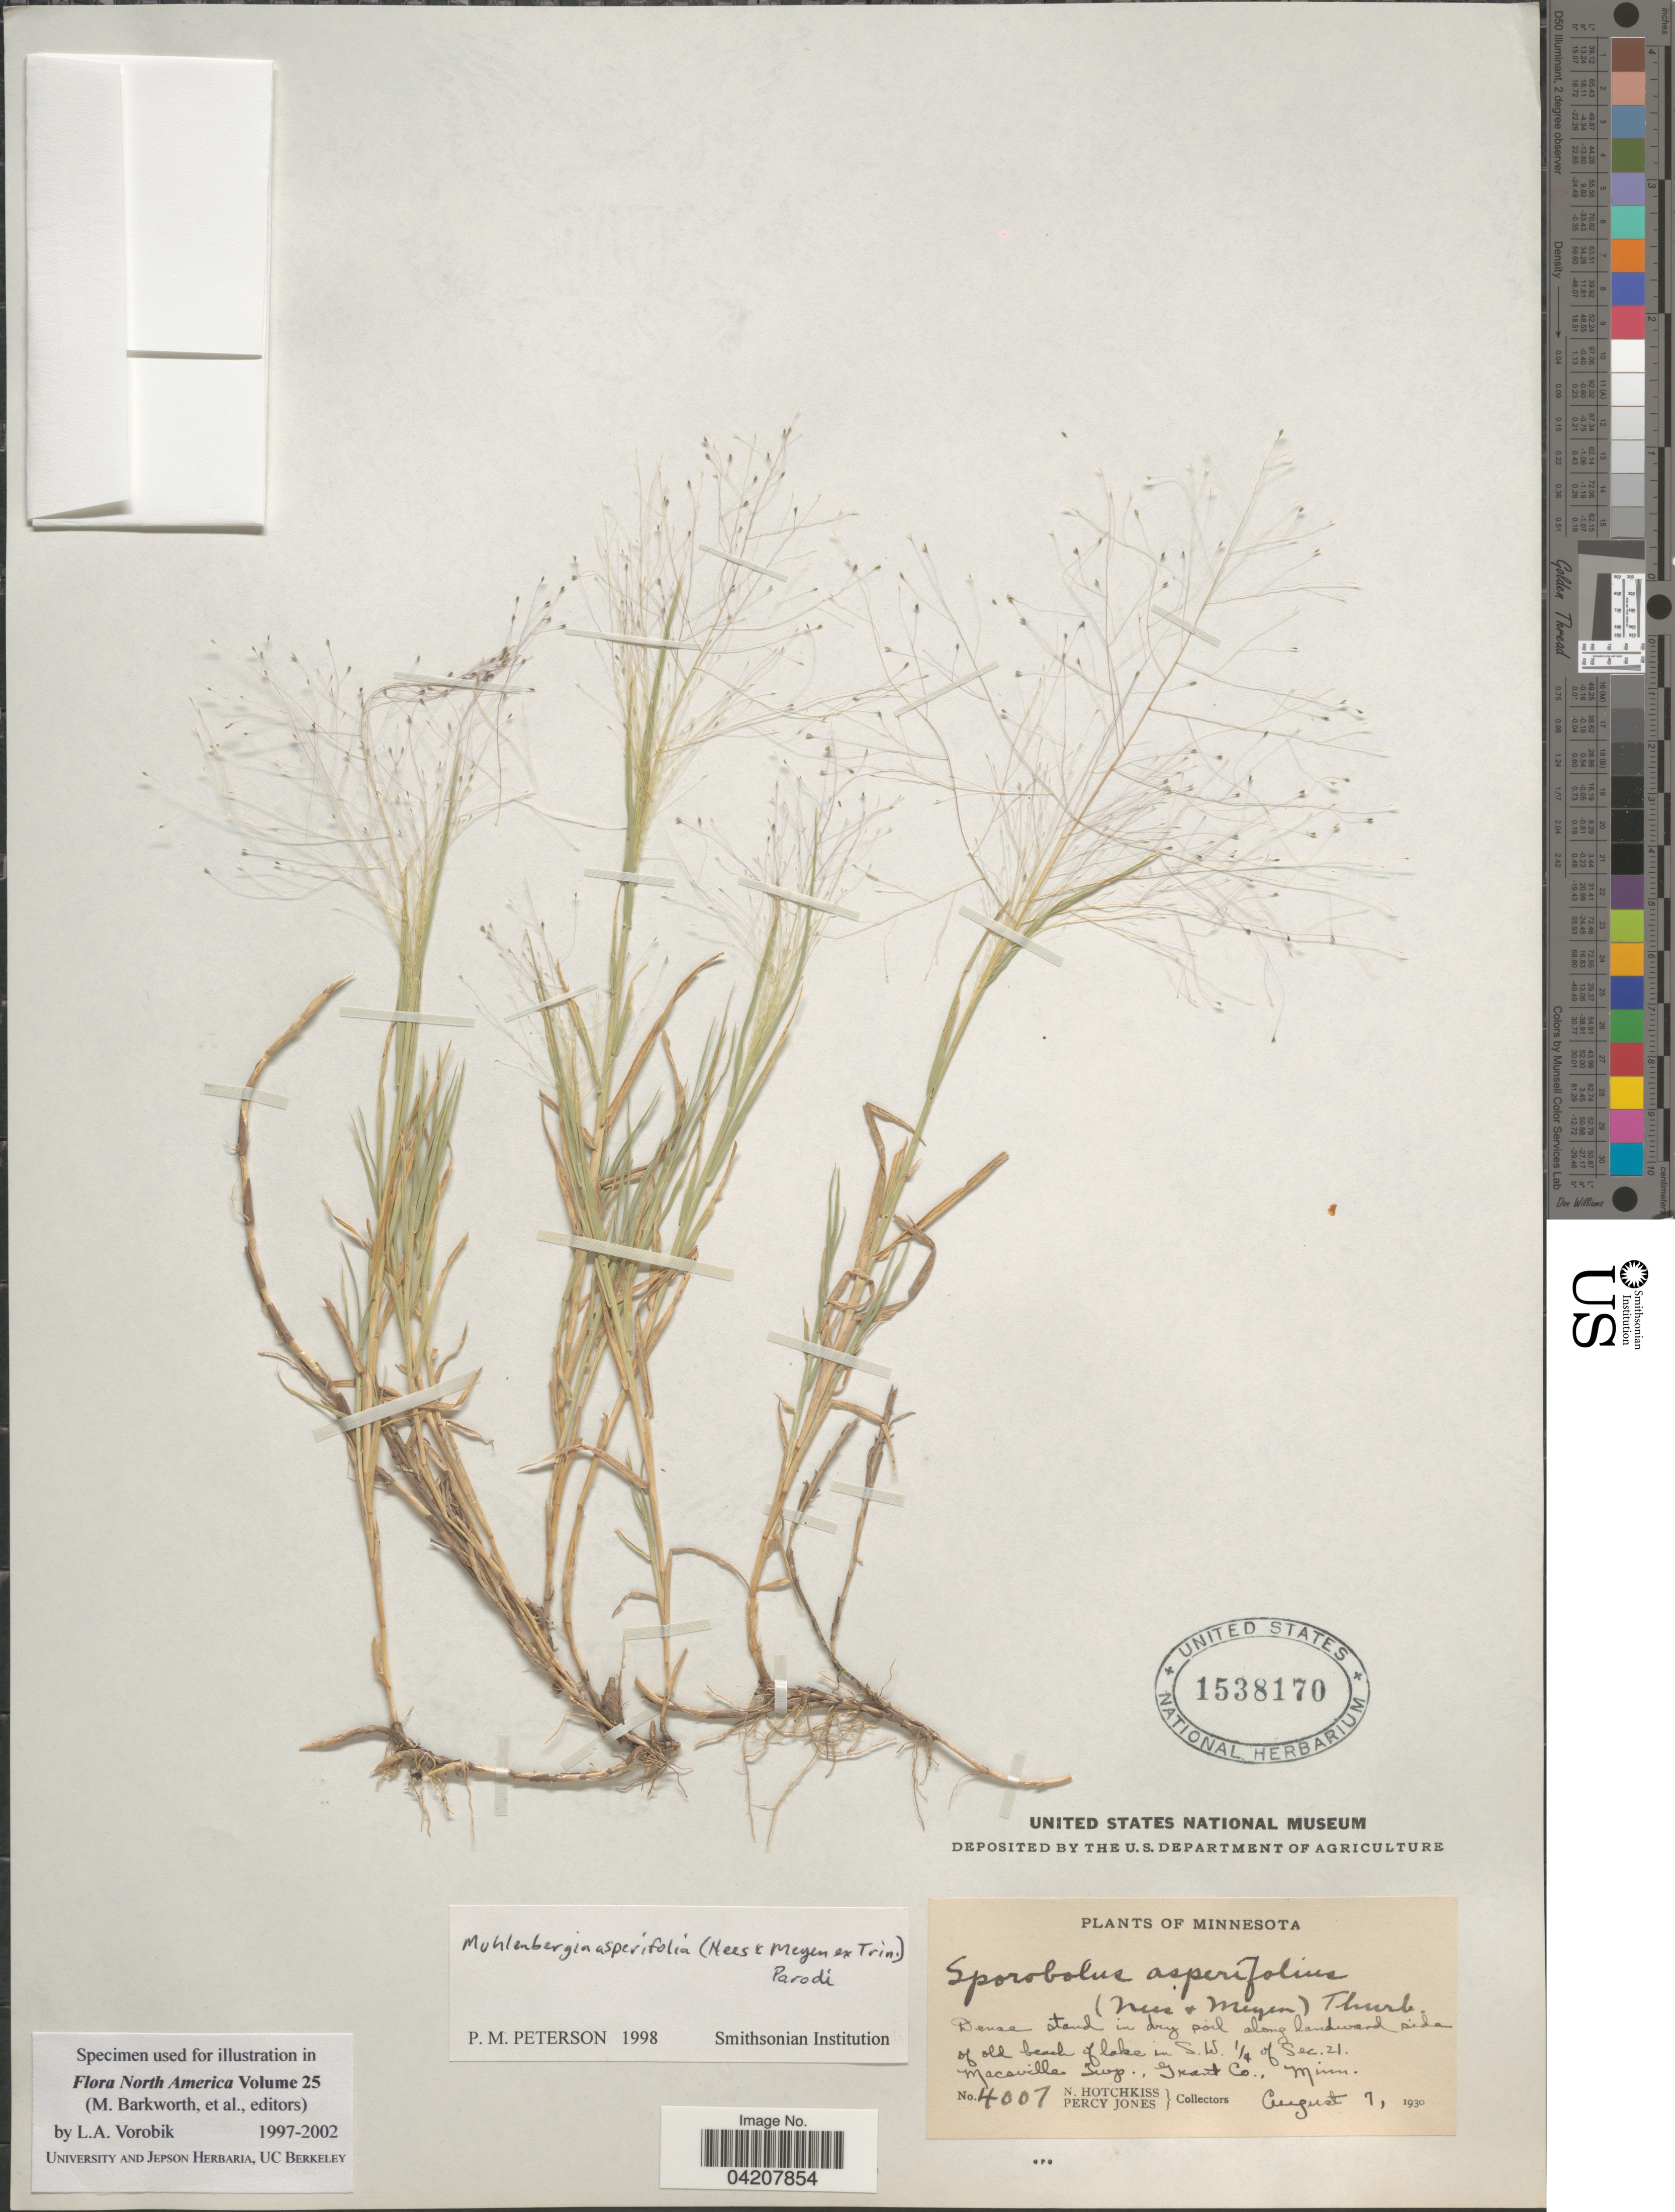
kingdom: Plantae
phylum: Tracheophyta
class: Liliopsida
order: Poales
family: Poaceae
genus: Muhlenbergia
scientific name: Muhlenbergia asperifolia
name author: (Nees & Meyen ex Trin.) Parodi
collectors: N. Hotchkiss & P. Jones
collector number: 4007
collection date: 1930-08-07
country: United States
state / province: Minnesota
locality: Dense stand in dry soil along landward side of old beach of lake in S.W. ¼ of Sec. 21. Macsville Twp., Grant Co.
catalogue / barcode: US 1538170